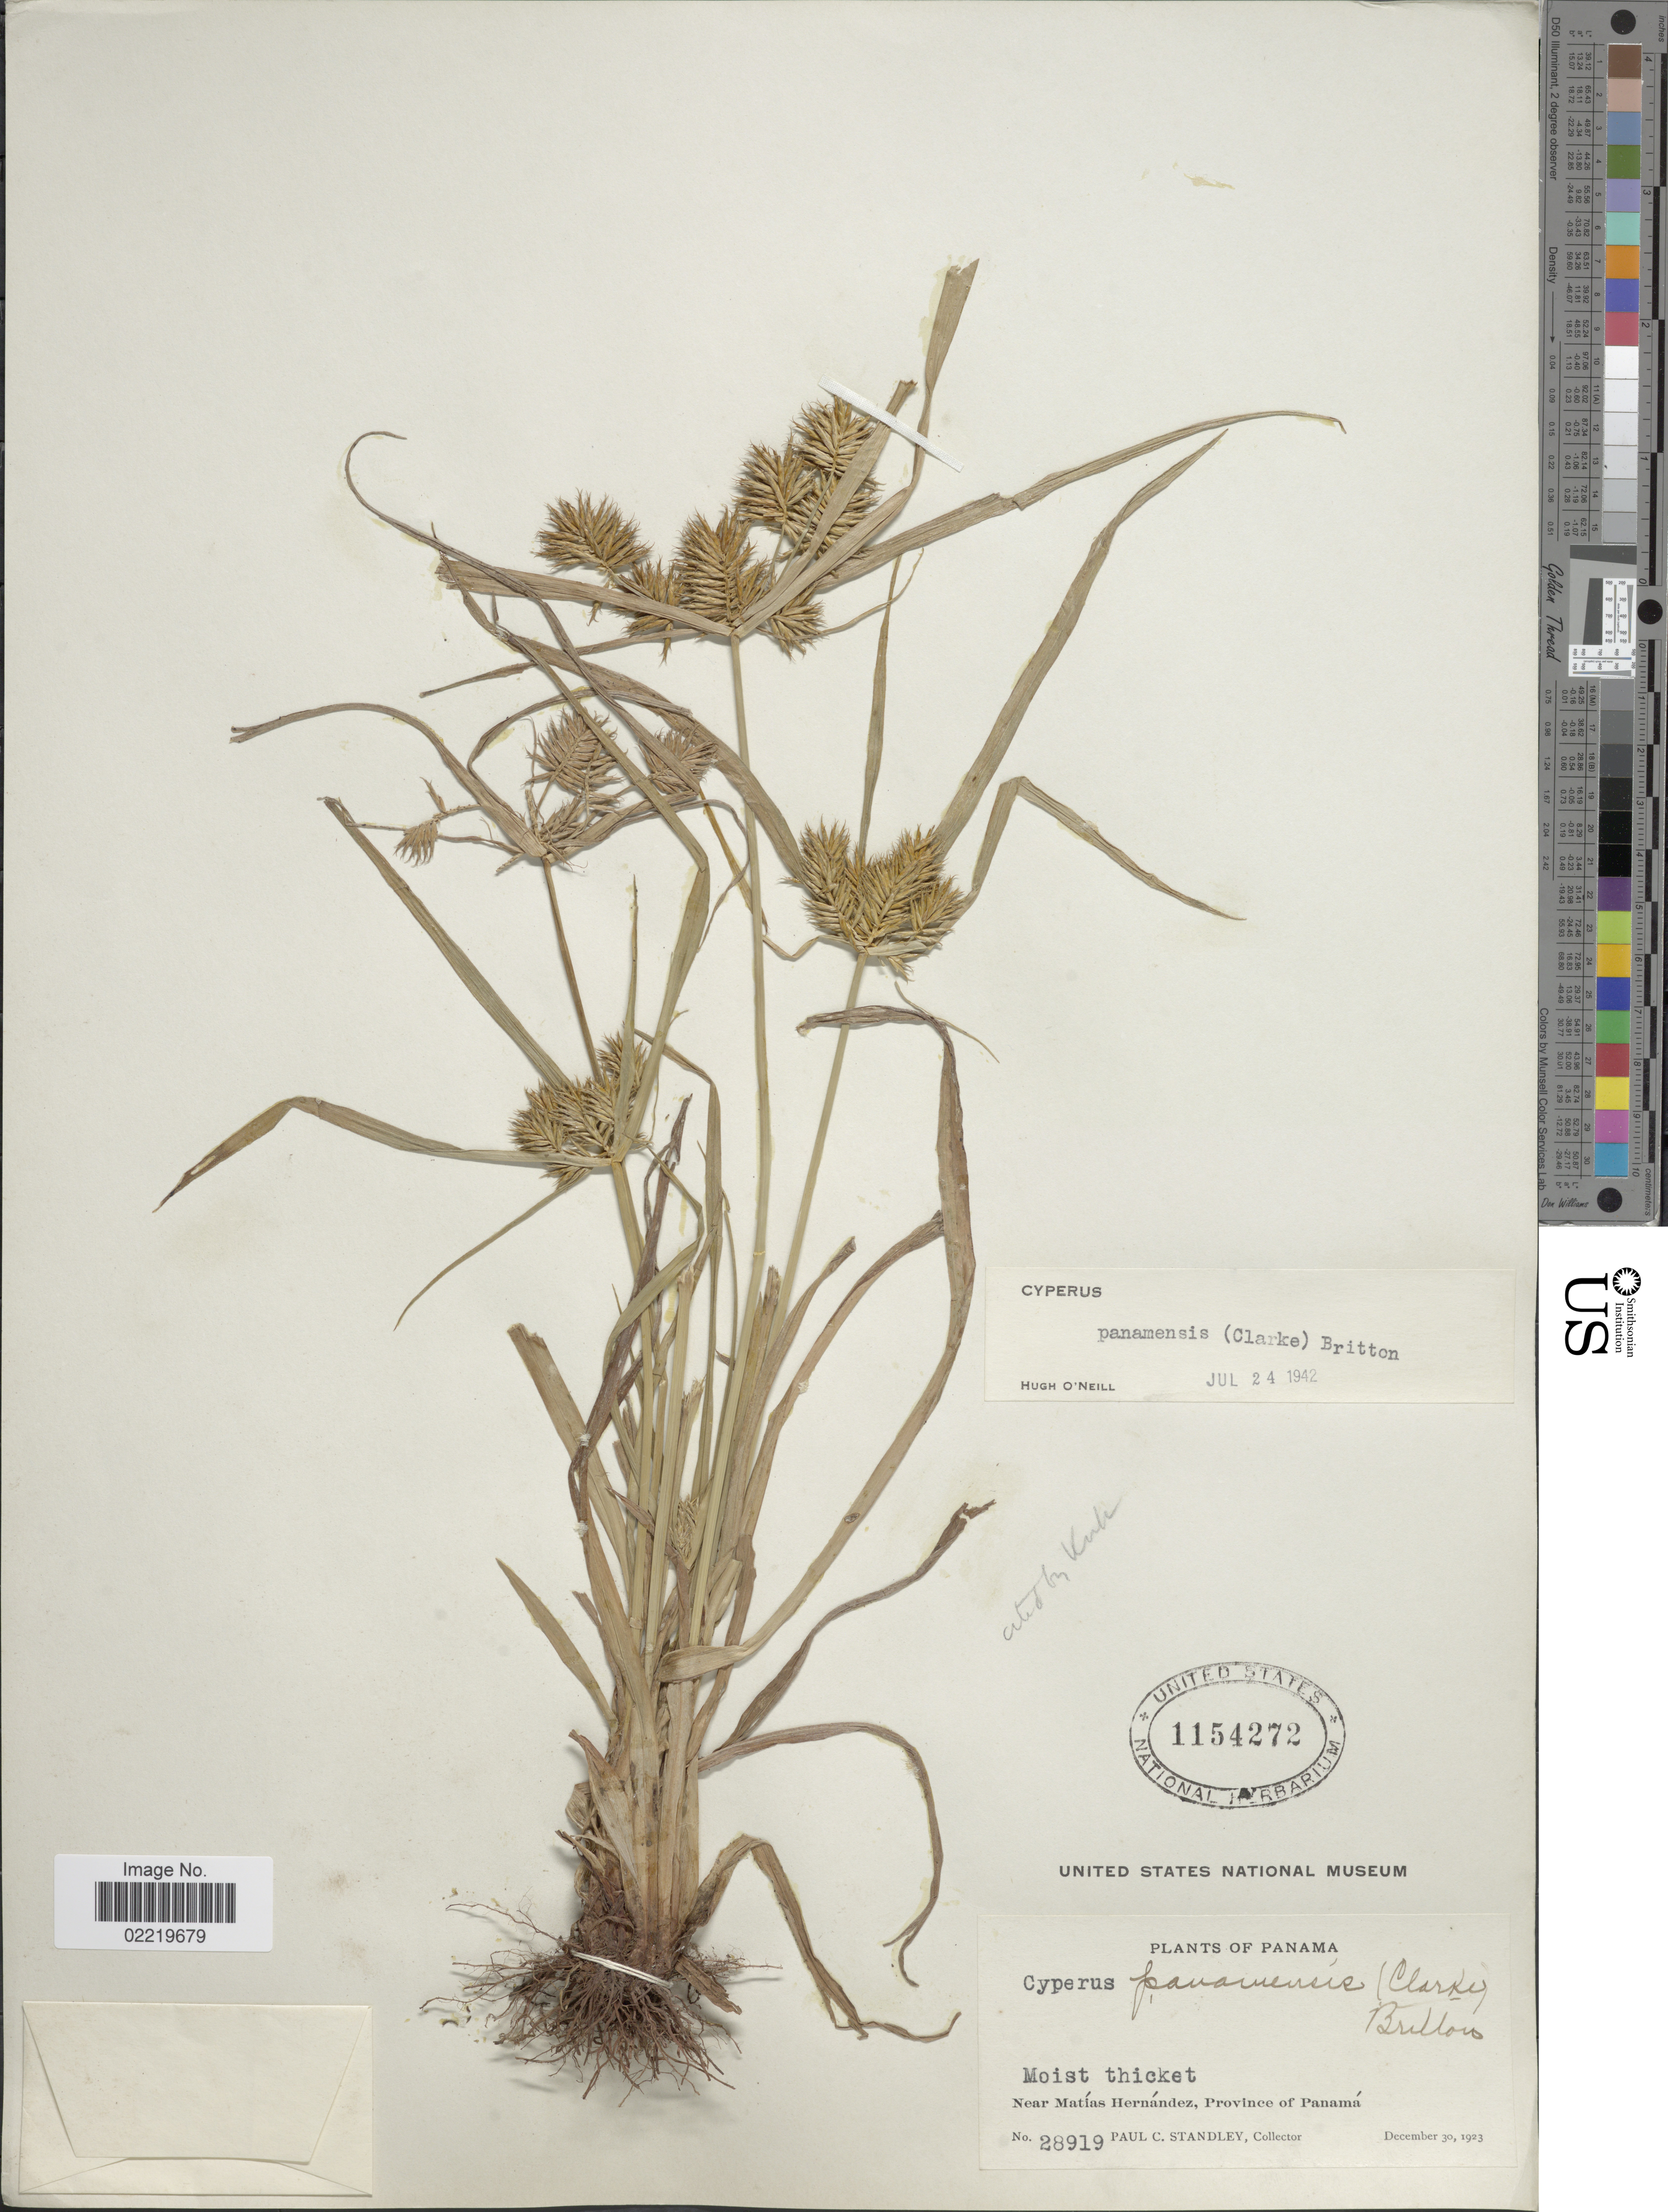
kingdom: Plantae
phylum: Tracheophyta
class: Liliopsida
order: Poales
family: Cyperaceae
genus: Cyperus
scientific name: Cyperus panamensis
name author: (C.B. Clarke) Britton ex Standl.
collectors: P. C. Standley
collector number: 28919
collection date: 1923-12-30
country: Panama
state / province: Panamá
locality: Moist thicket, Near Matías Hernández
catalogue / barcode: US 1154272